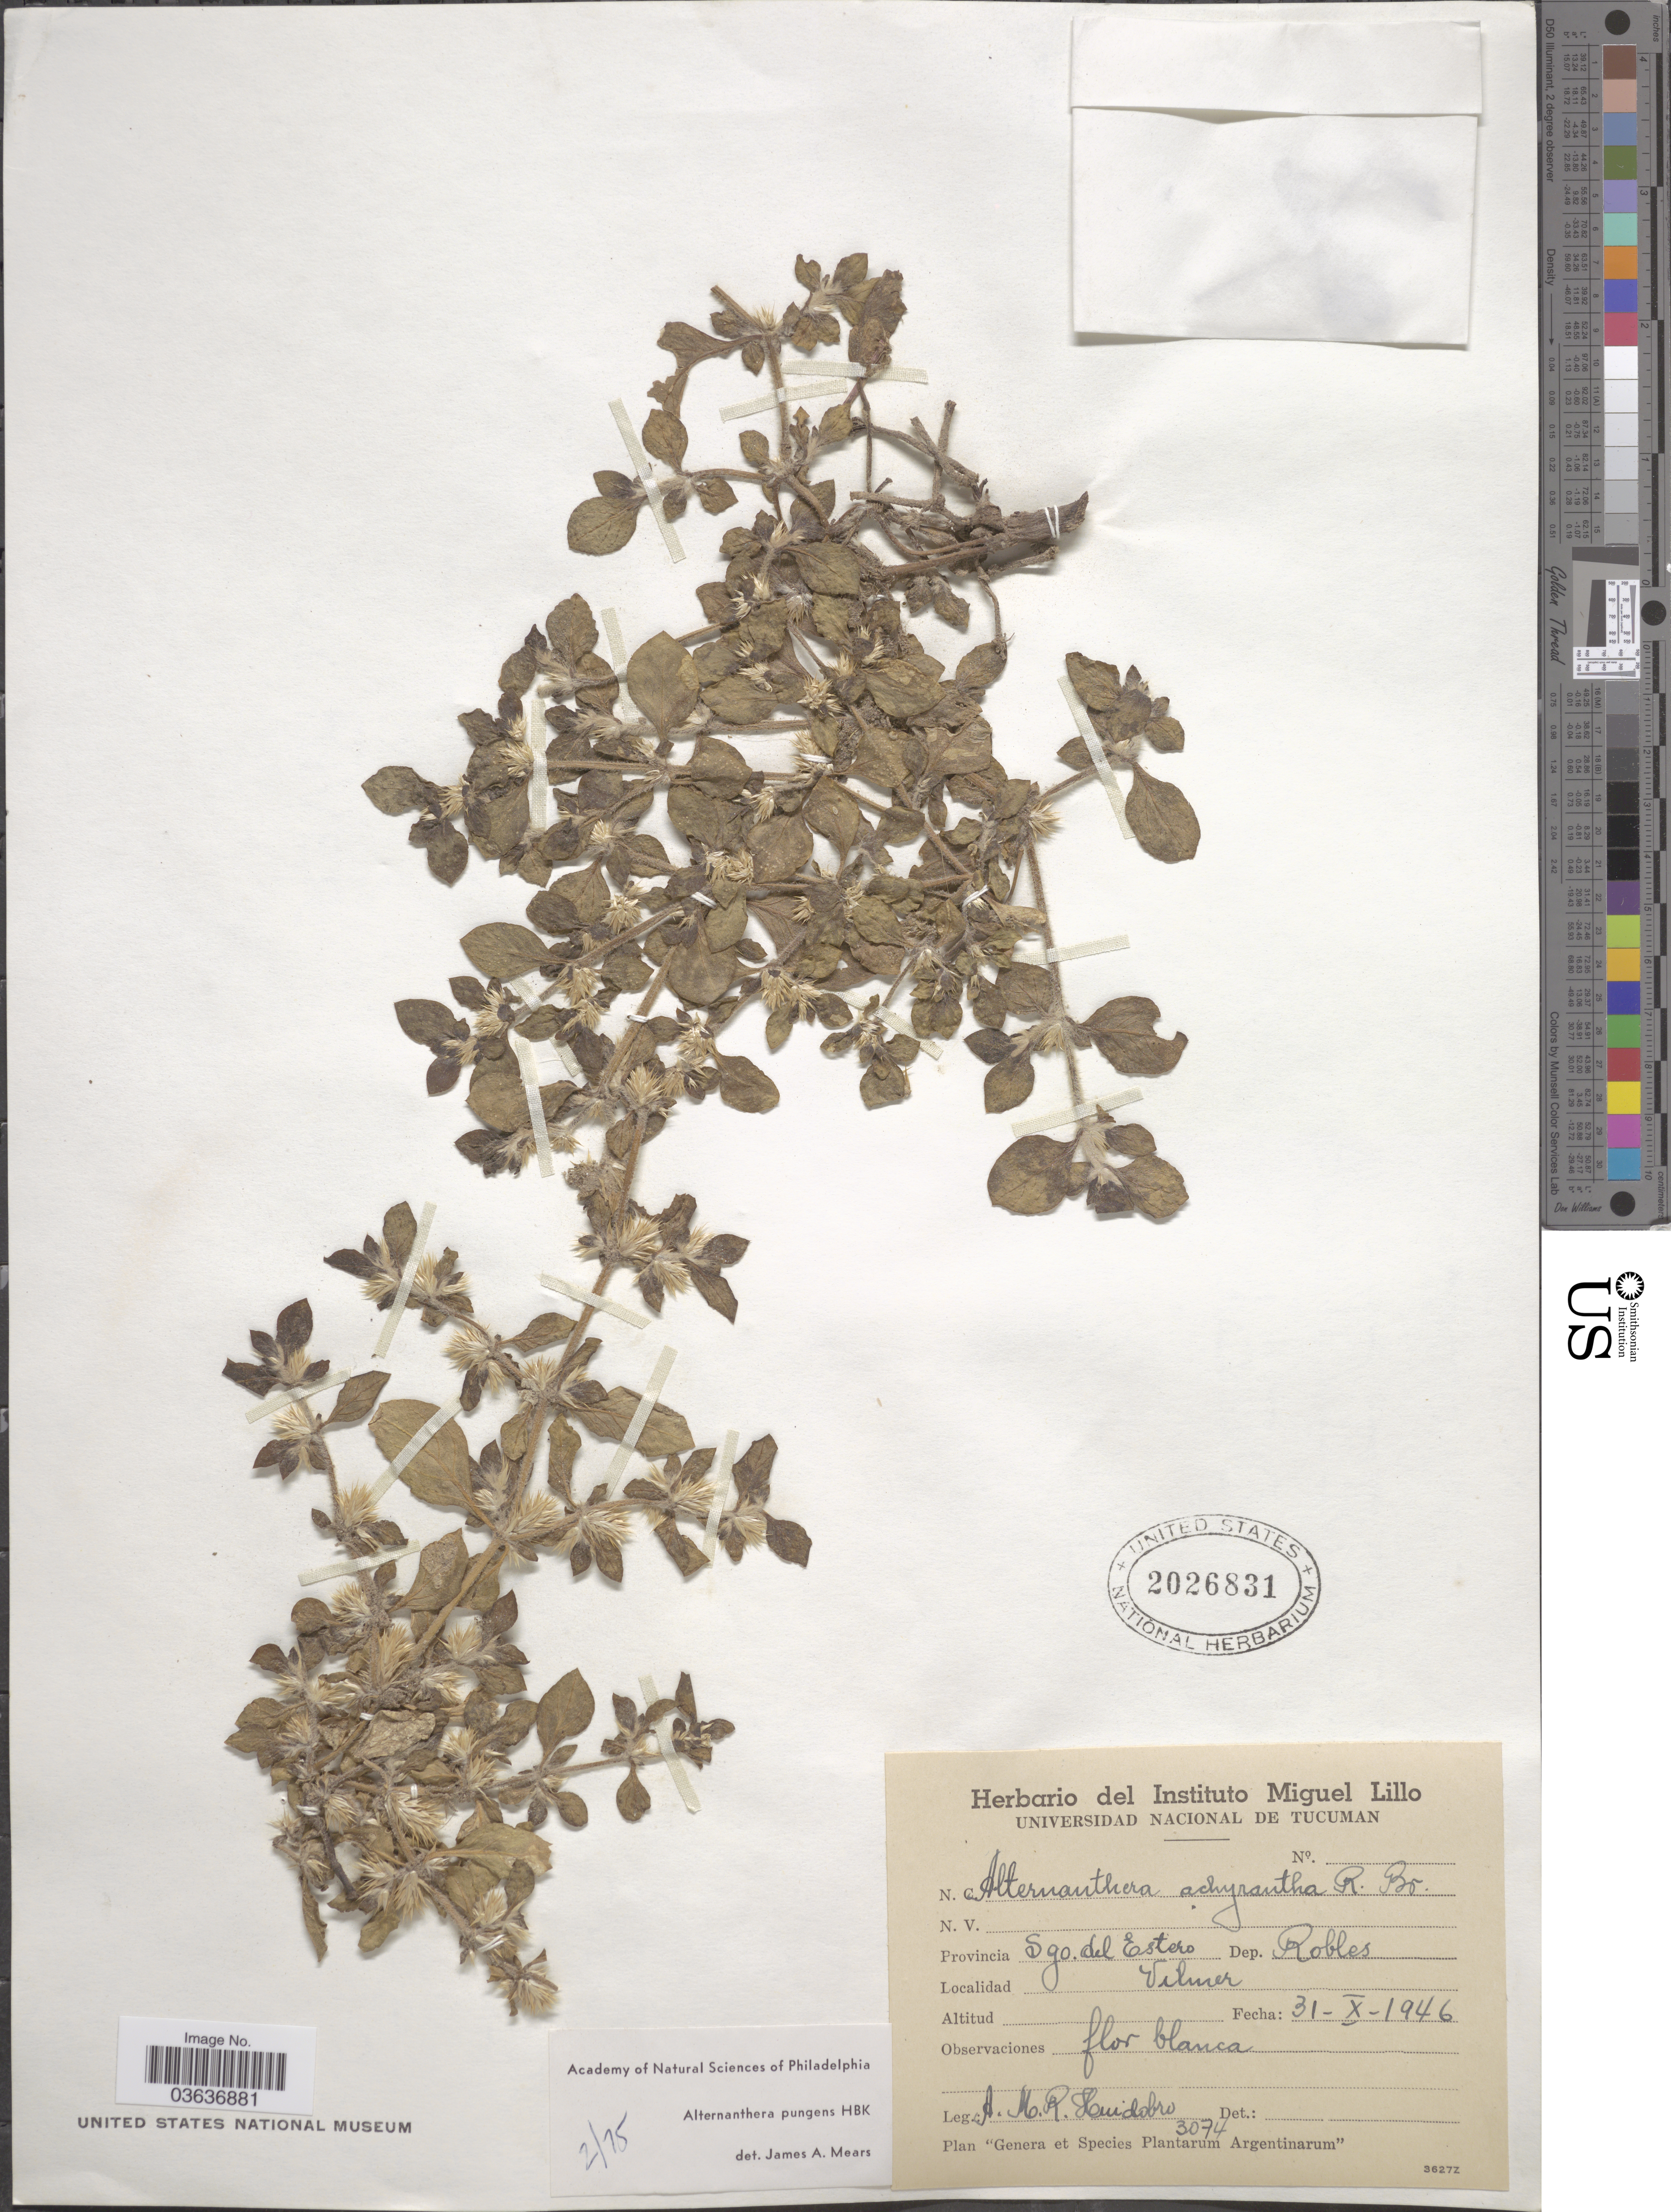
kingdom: Plantae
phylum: Tracheophyta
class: Magnoliopsida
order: Caryophyllales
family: Amaranthaceae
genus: Alternanthera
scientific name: Alternanthera pungens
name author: Kunth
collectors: A. M. R. Huidobro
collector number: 3074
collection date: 1946-10-31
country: Argentina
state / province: Tucuman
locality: Provincia Sgo. del Estero. Dep. Robles. Vilmer.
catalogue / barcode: US 2026831